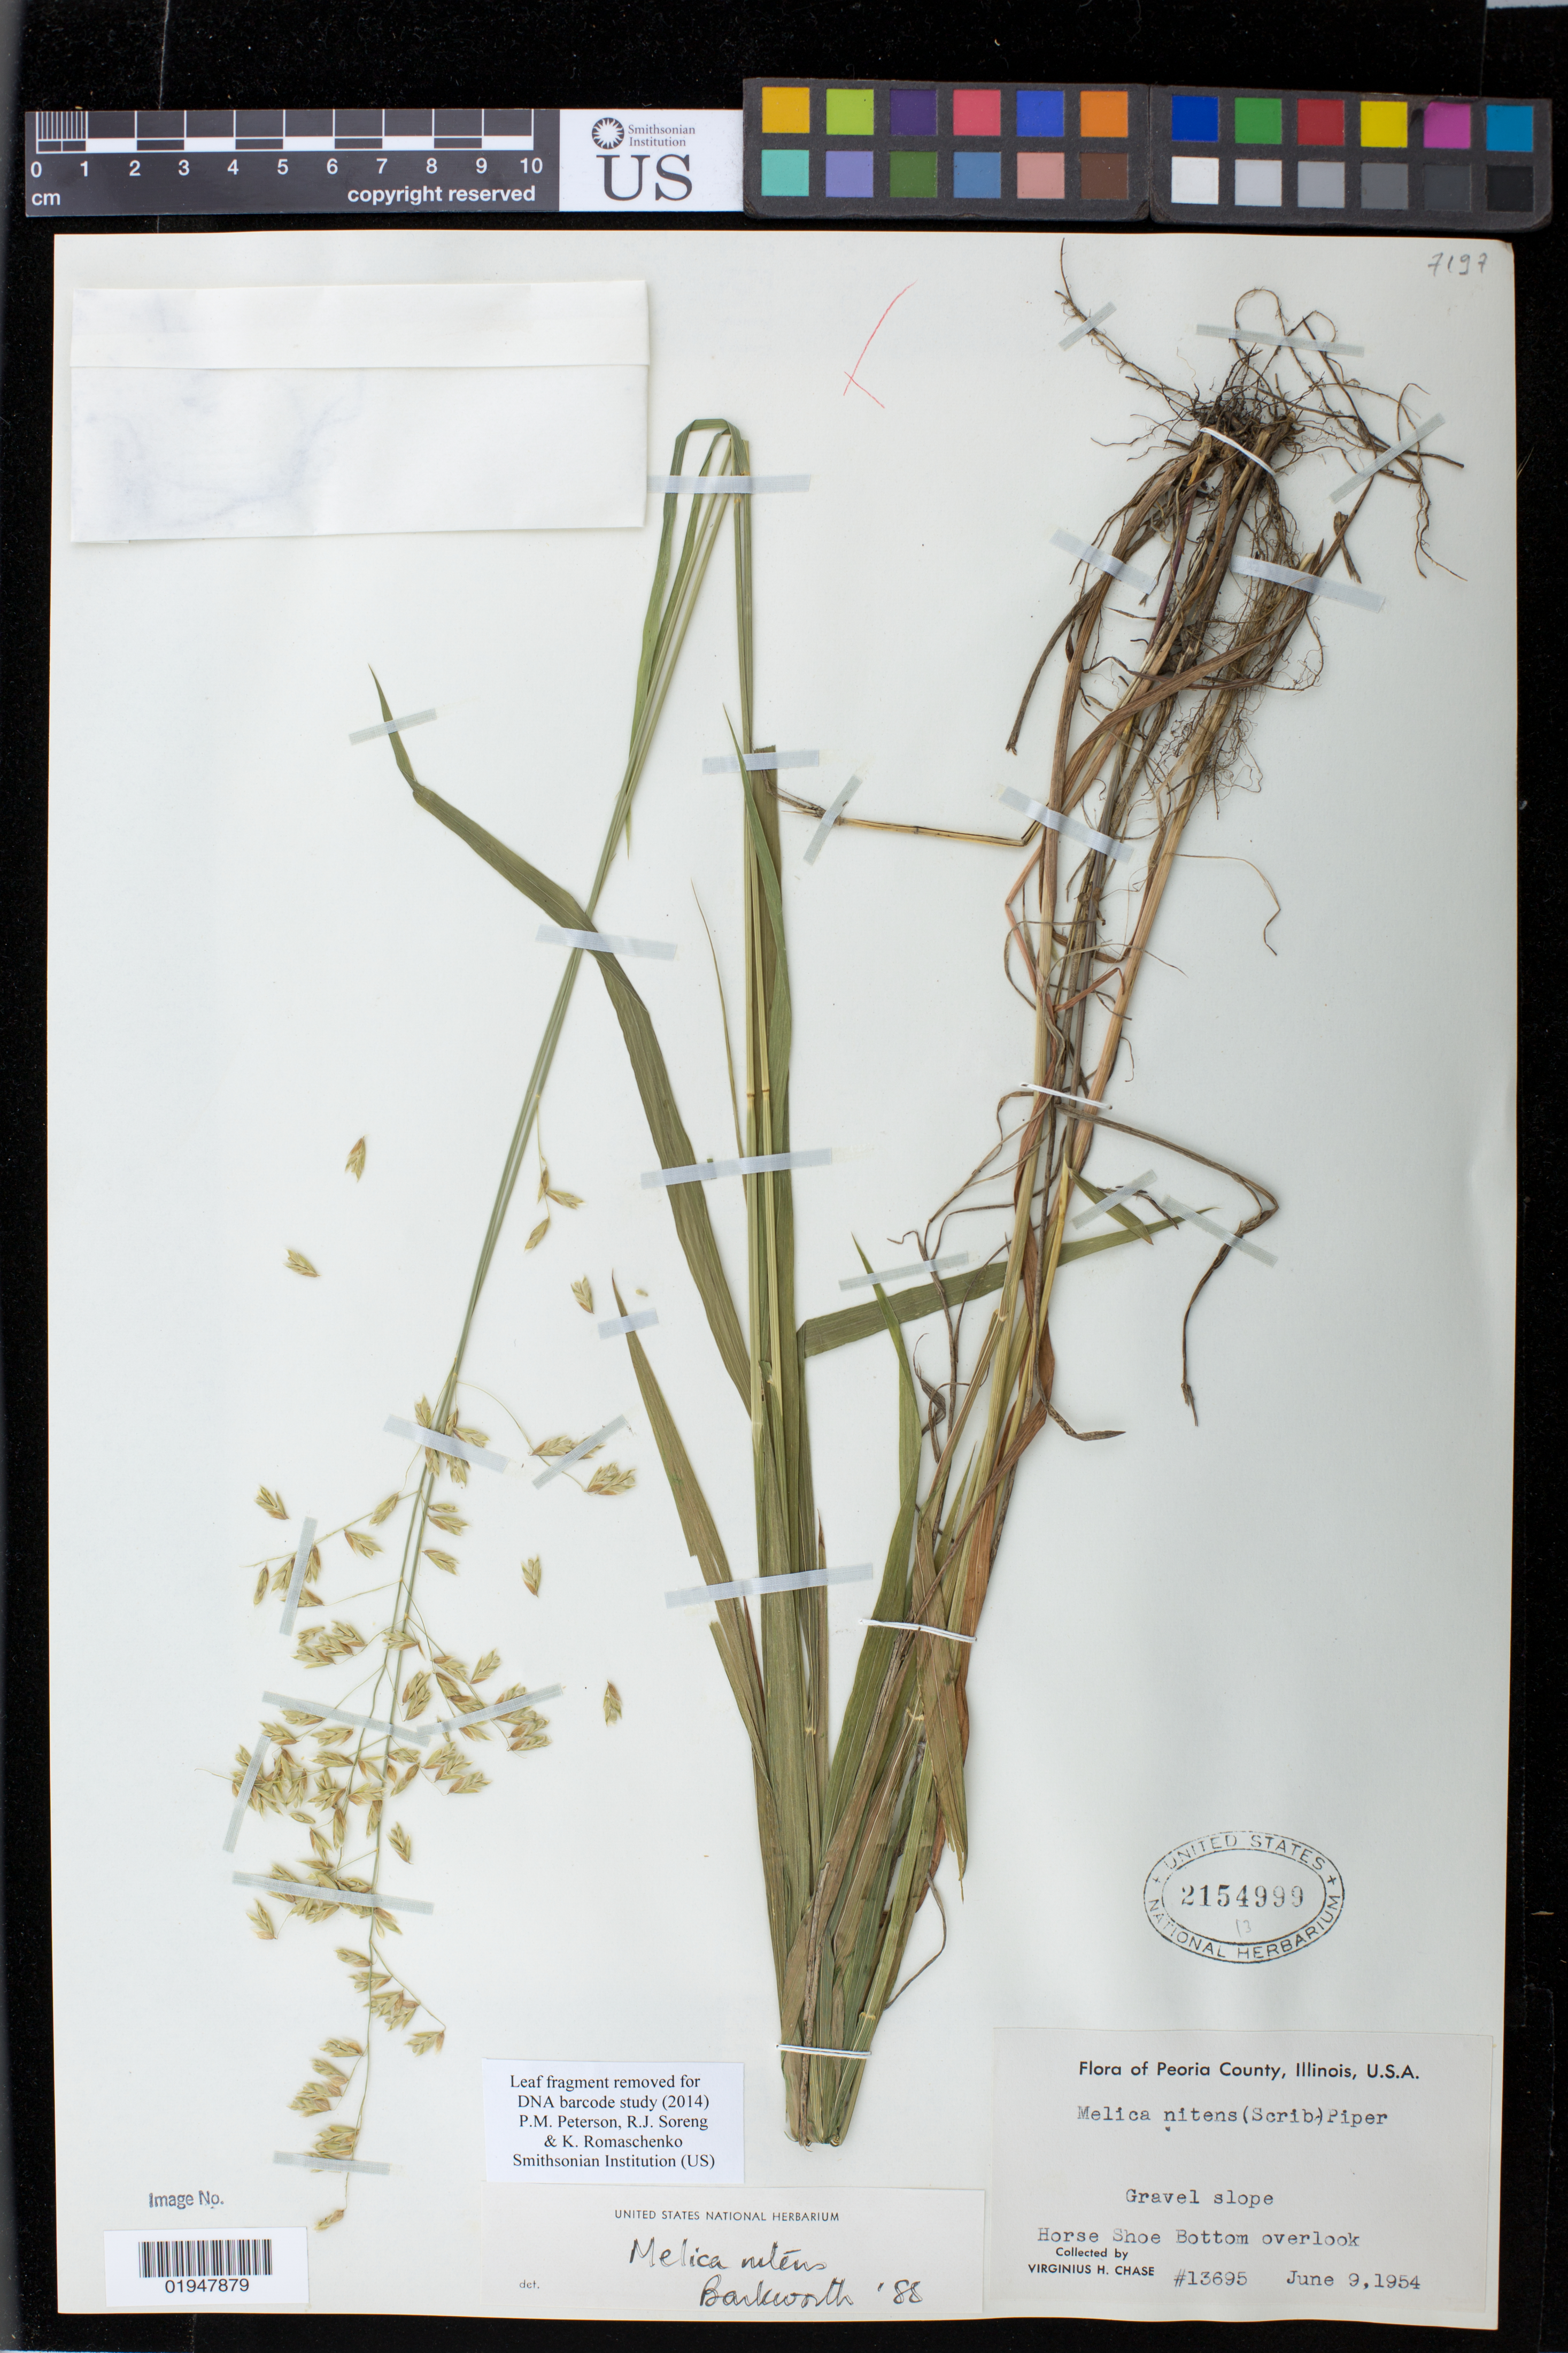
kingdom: Plantae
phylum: Tracheophyta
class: Liliopsida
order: Poales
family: Poaceae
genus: Melica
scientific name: Melica nitens Nutt. ex Scribn., nom. nud.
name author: Nutt. ex Scribn.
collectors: V. H. Chase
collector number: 13695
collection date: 1954-06-09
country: United States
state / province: Illinois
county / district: Peoria County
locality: Horse Shoe Bottom overlook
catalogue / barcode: US 2154999